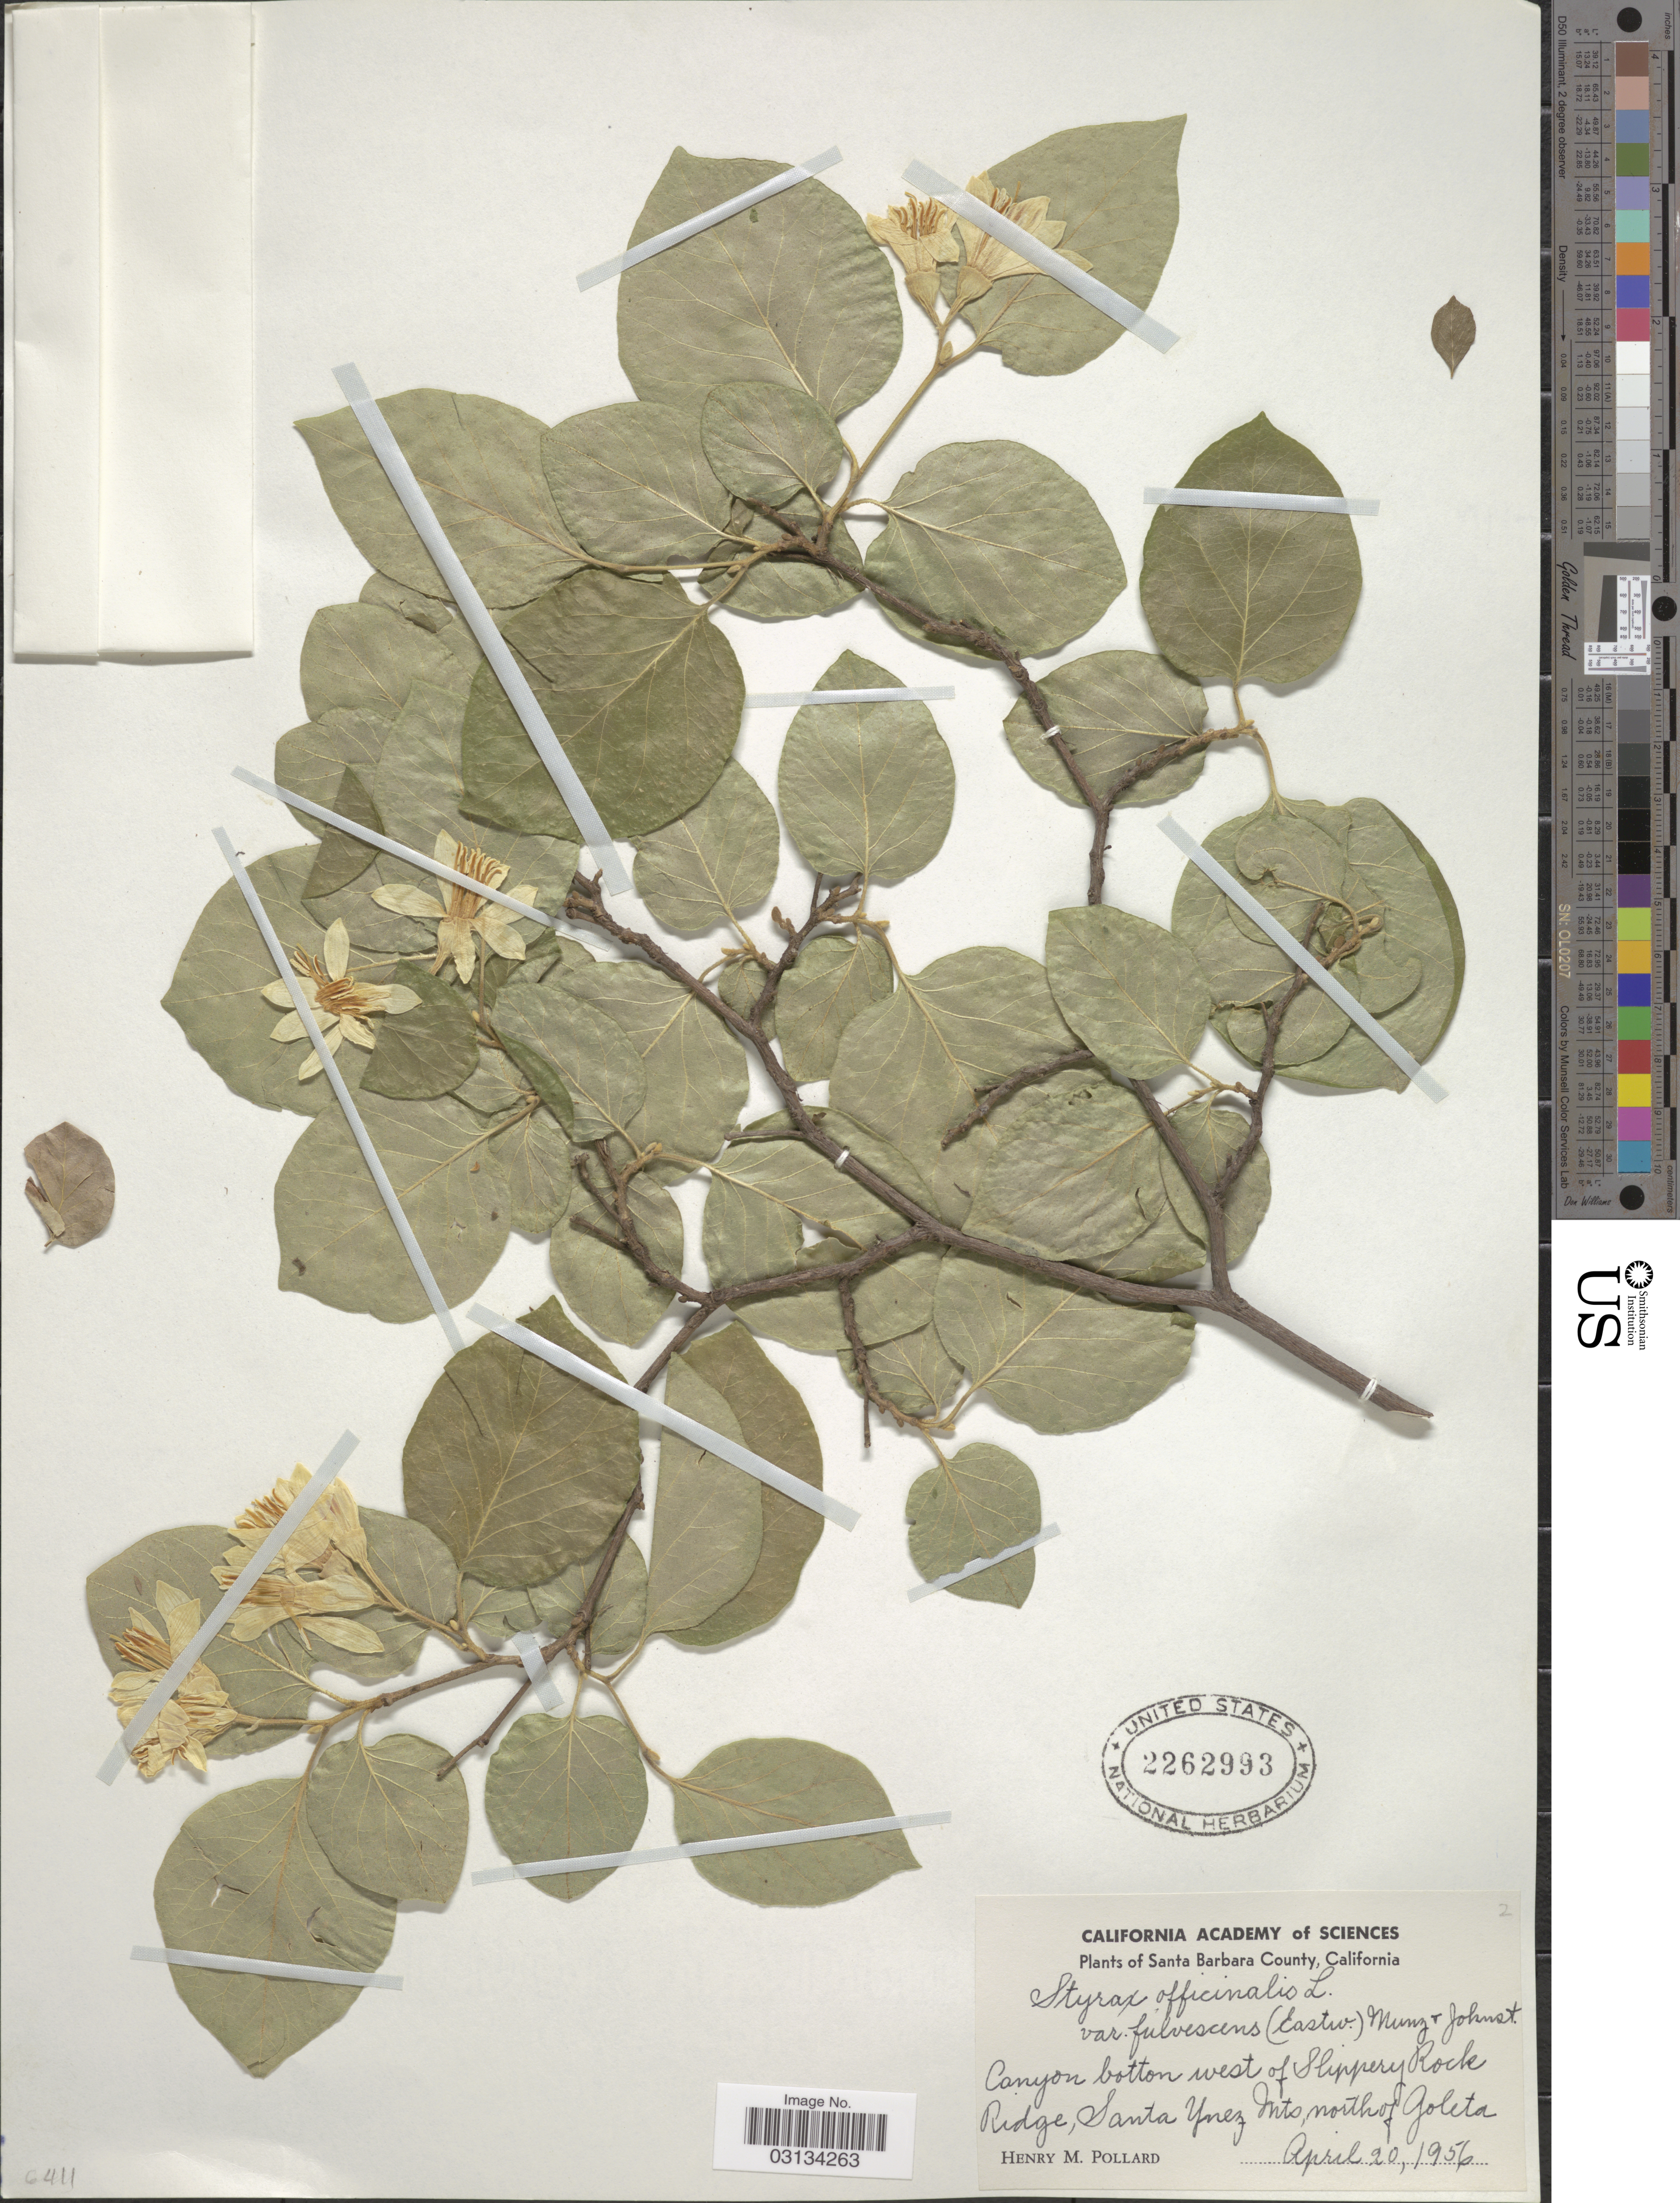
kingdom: Plantae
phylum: Tracheophyta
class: Magnoliopsida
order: Ericales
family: Styracaceae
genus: Styrax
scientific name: Styrax officinalis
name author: L.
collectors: H. M. Pollard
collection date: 1956-04-20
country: United States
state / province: California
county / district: Santa Barbara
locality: Santa Barbara County. Canyon botton west of Slippery Rock Ridge, Santa Ynez Mts, north of Goleta.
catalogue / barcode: US 2262993